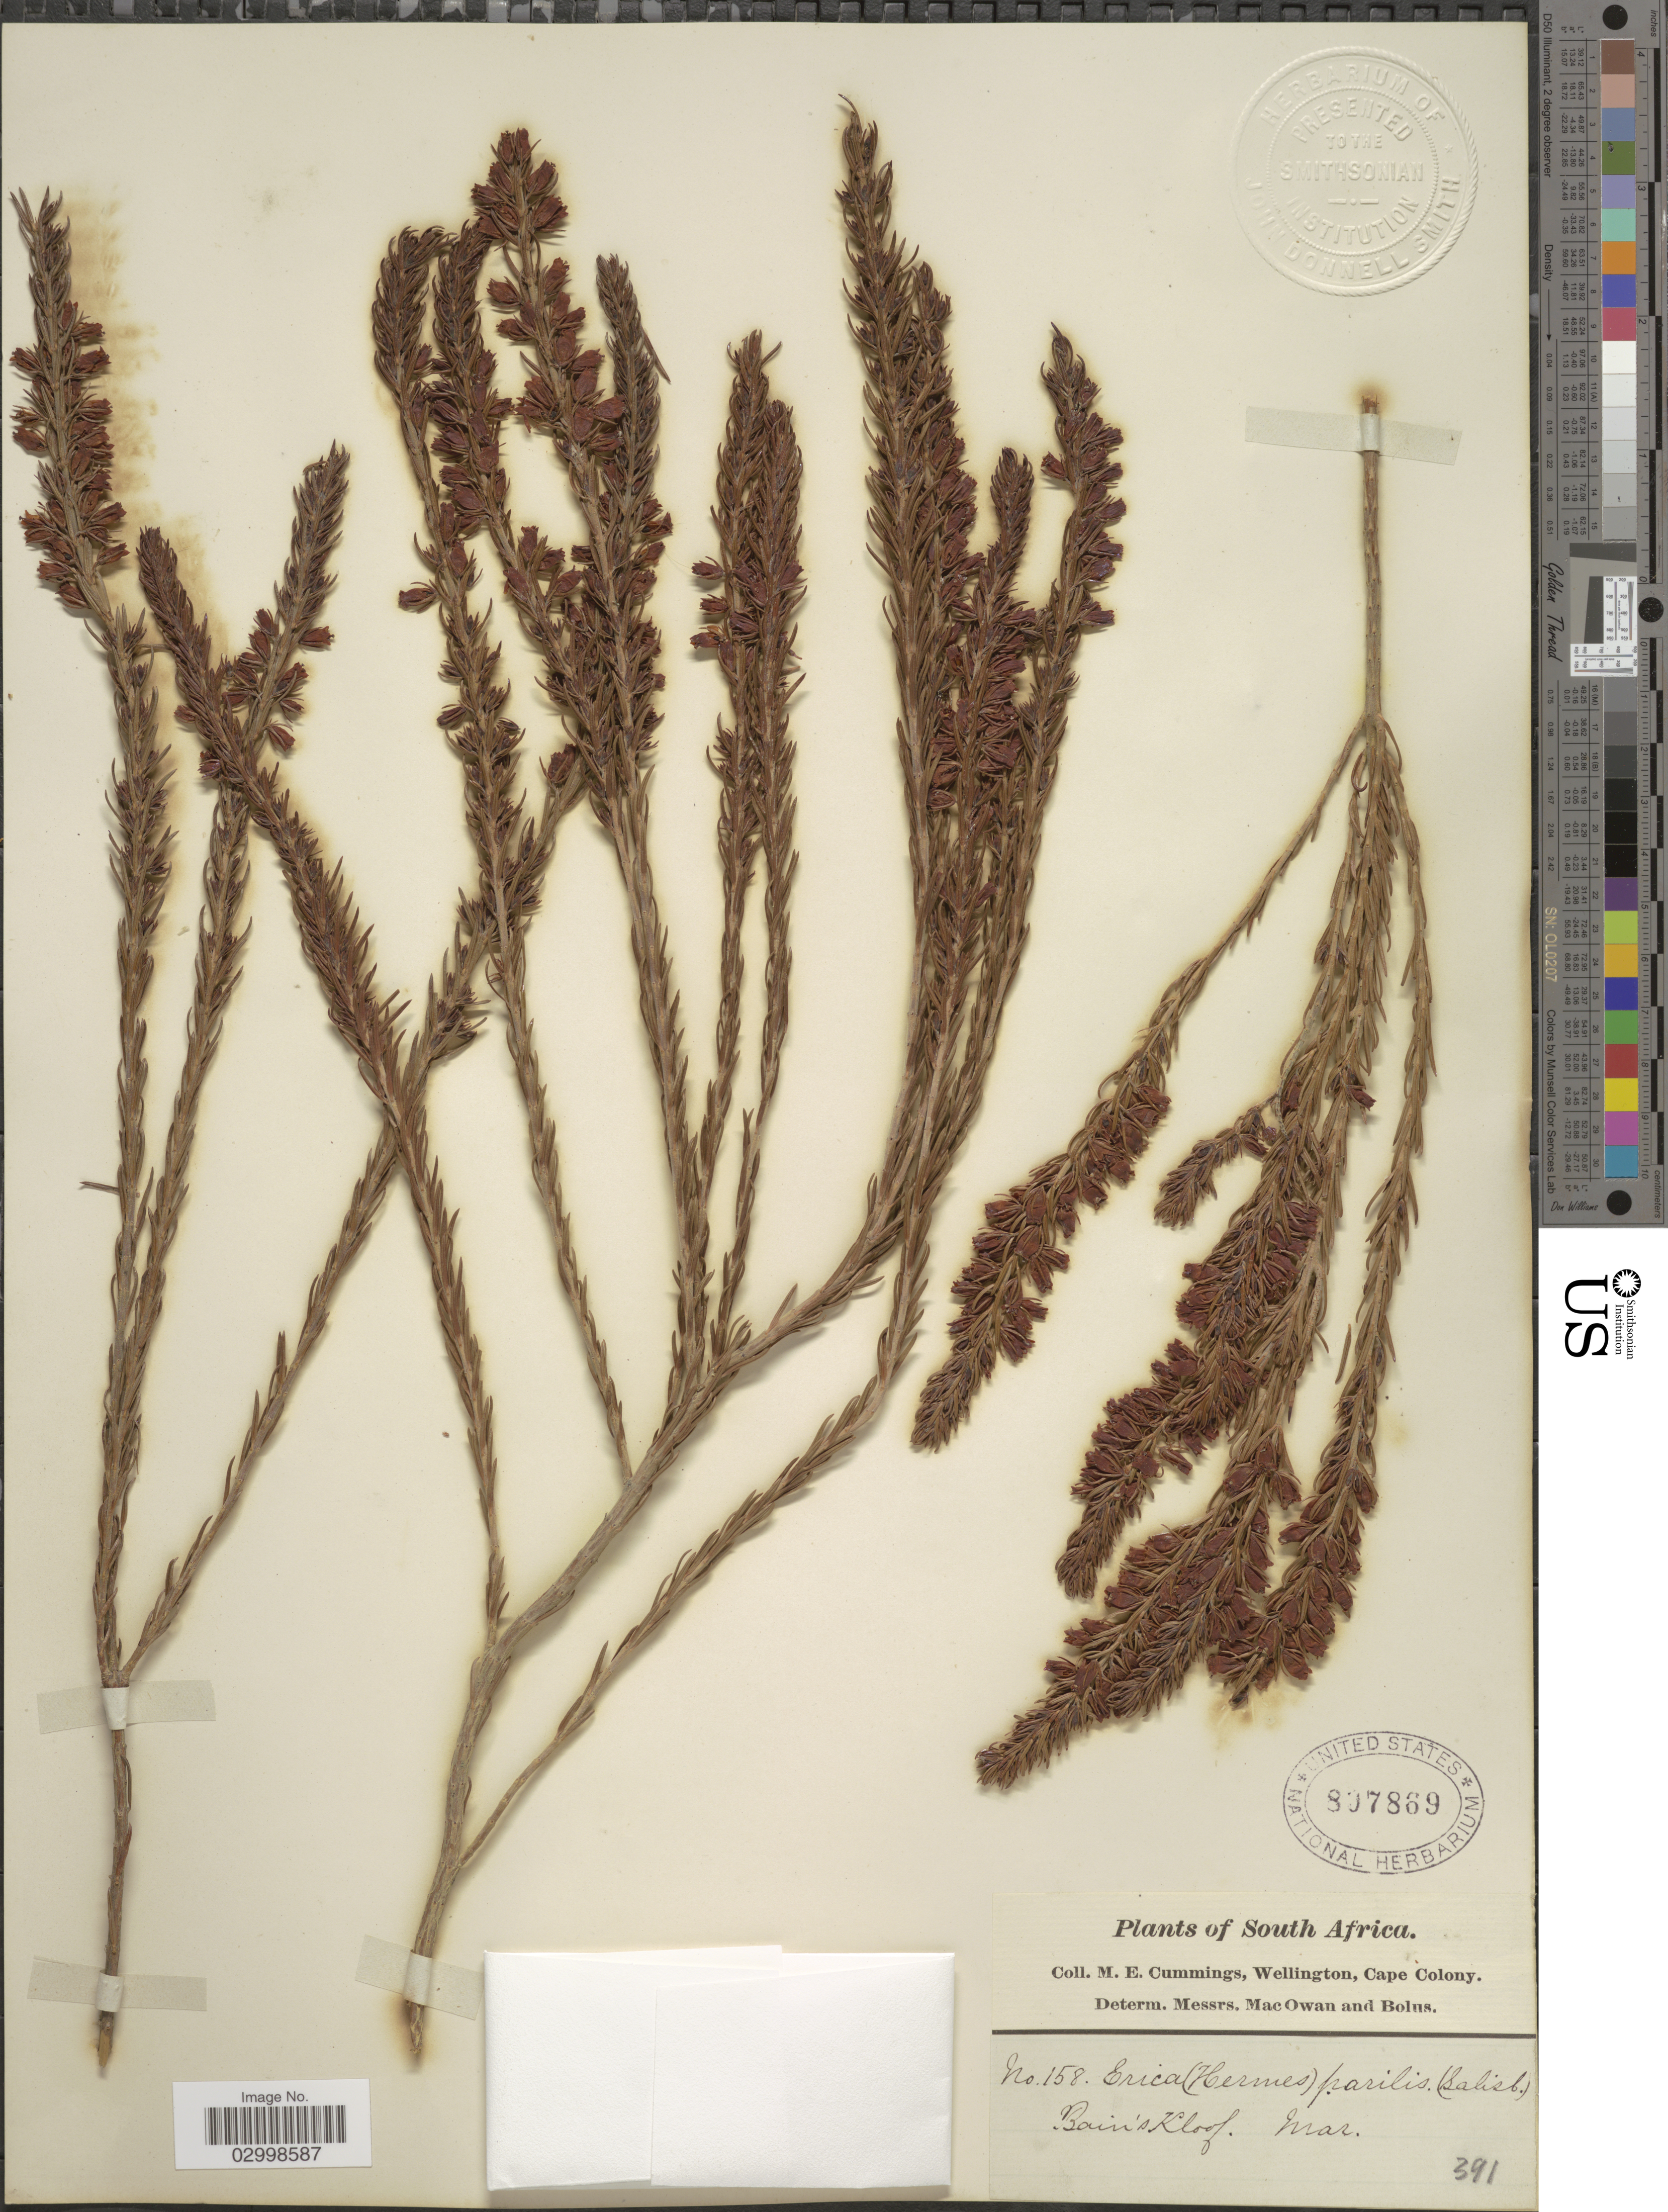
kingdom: Plantae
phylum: Tracheophyta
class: Magnoliopsida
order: Ericales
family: Ericaceae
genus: Erica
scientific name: Erica parilis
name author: Salisb.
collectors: M. E. Cummings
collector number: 158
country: South Africa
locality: Bain's Kloof.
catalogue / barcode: US 807869